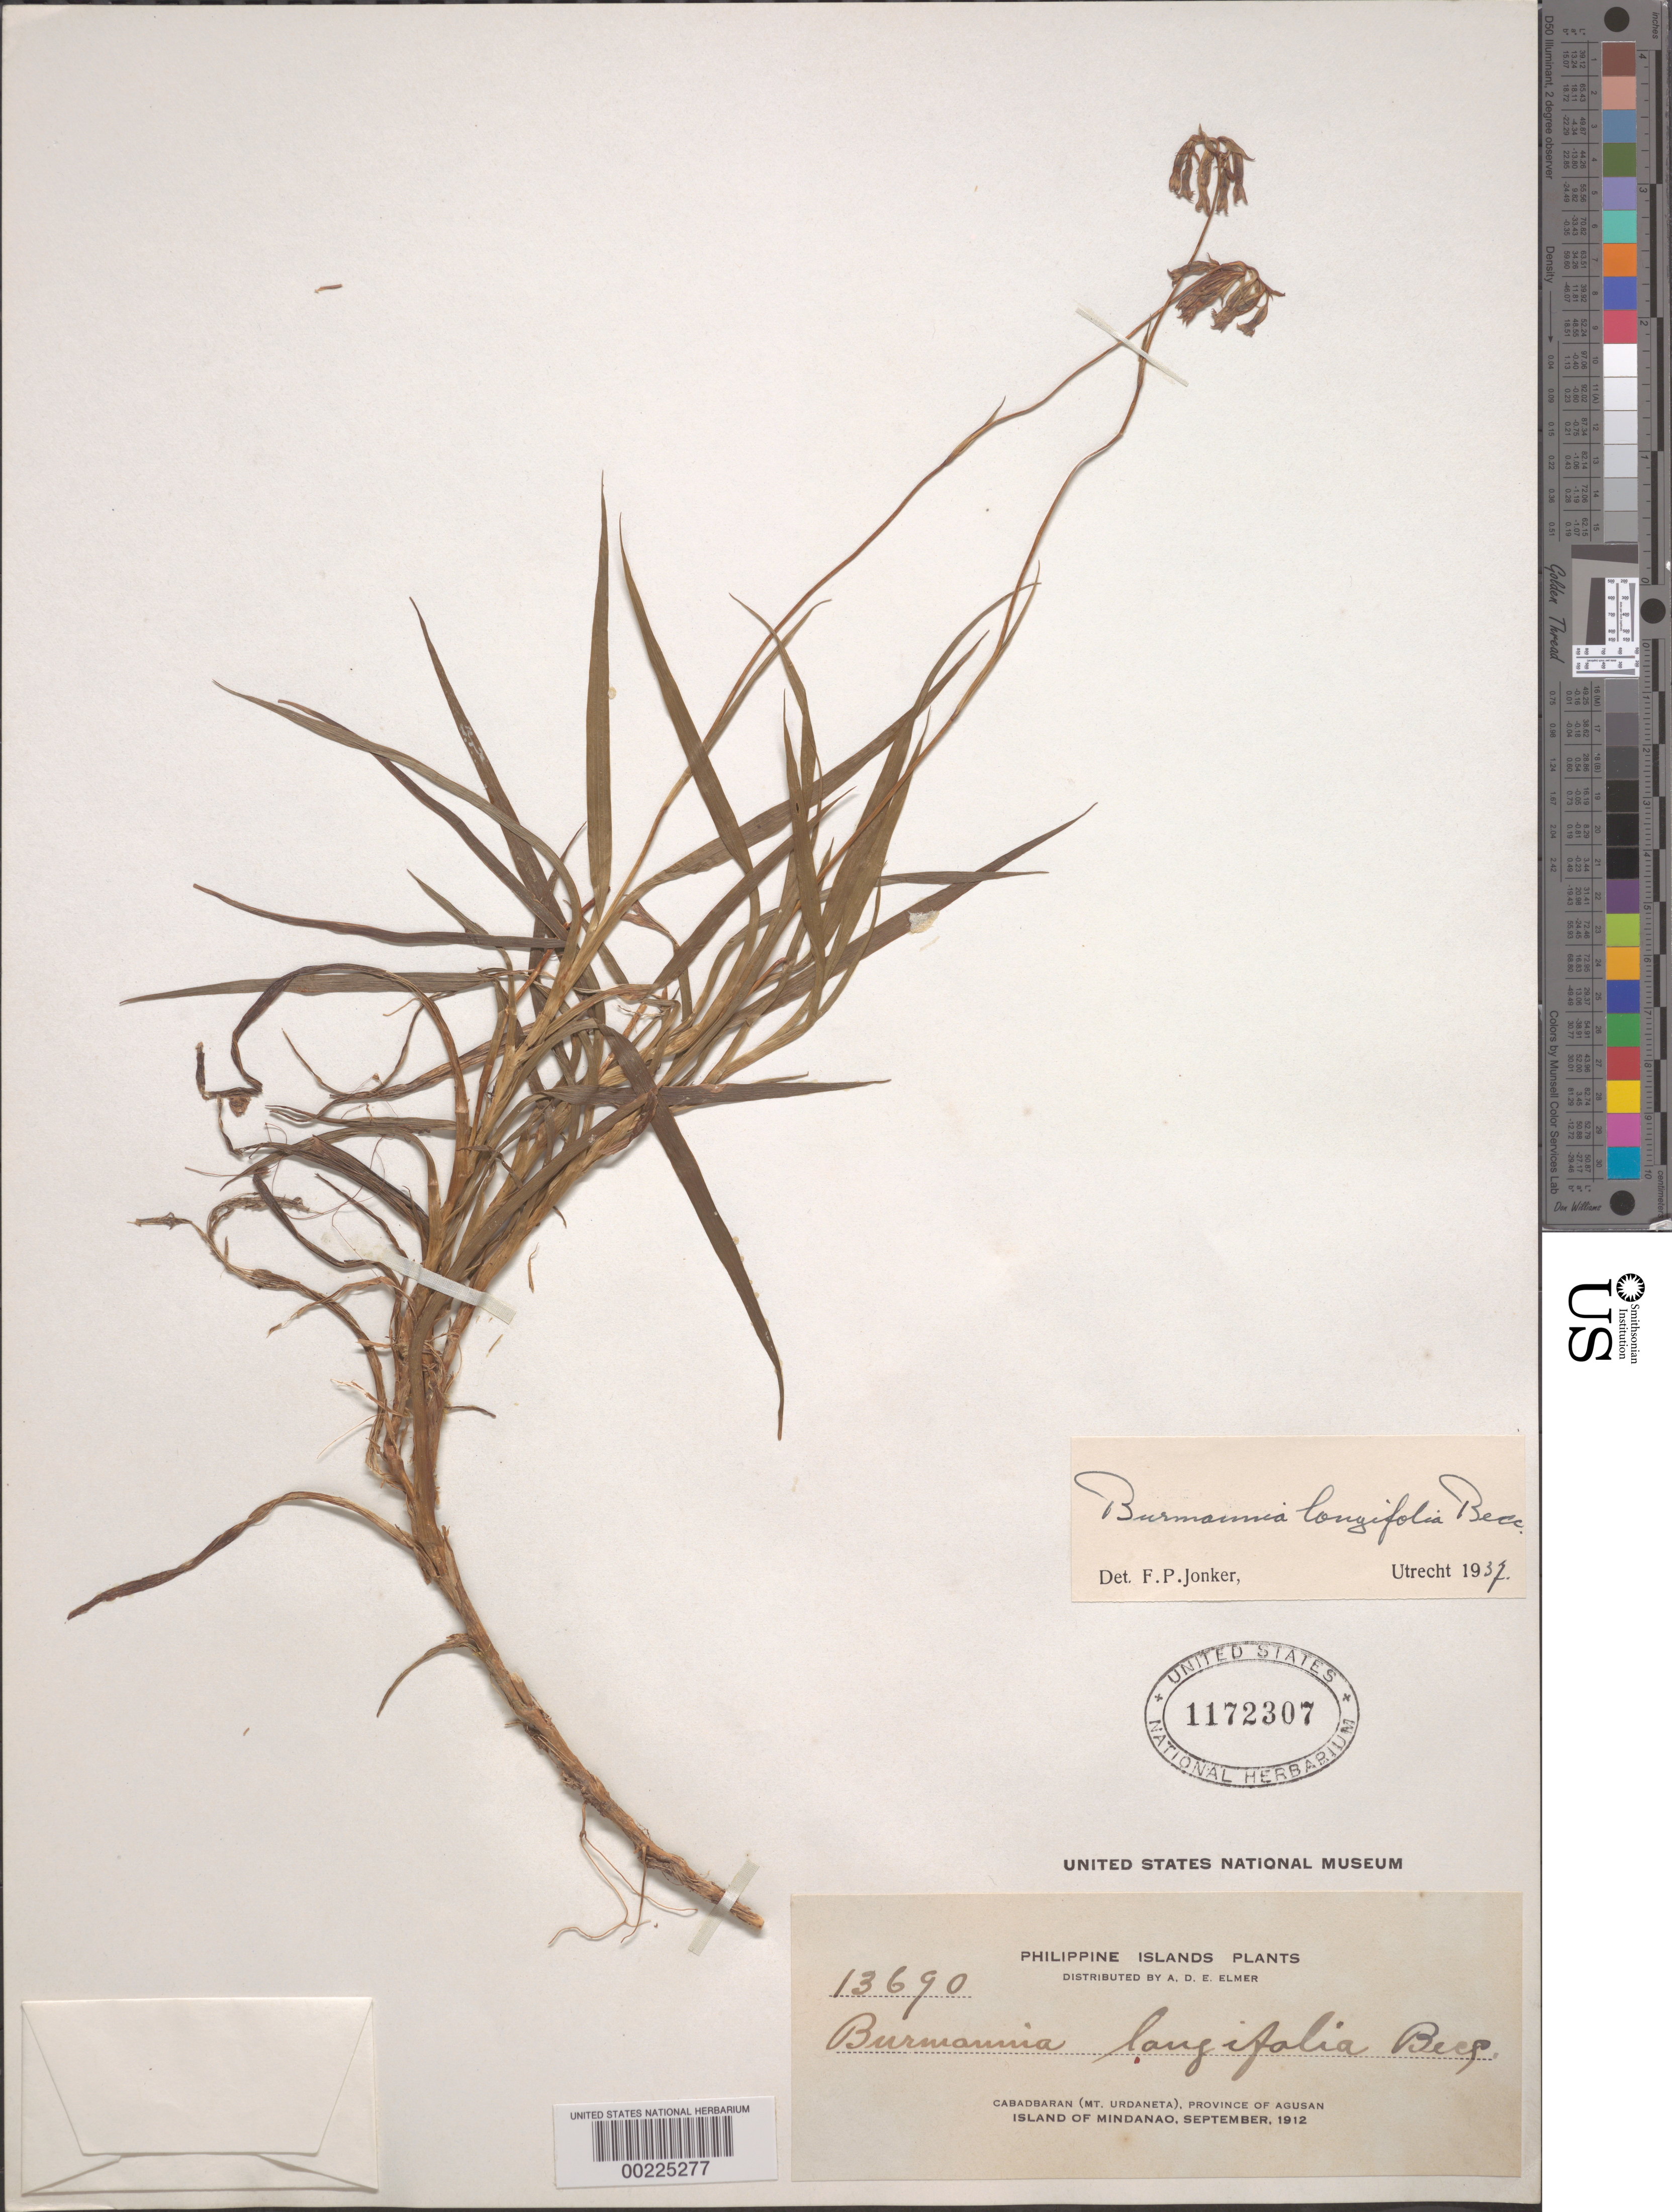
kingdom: Plantae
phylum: Tracheophyta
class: Liliopsida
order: Dioscoreales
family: Burmanniaceae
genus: Burmannia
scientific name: Burmannia longifolia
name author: Becc.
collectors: A. D. E. Elmer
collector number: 13690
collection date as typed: Sep 1912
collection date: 1912-09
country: Philippines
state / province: Caraga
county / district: Agusan del Norte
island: Mindanao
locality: Cabadbaran (mit. urdaneta)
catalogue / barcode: US 1172307